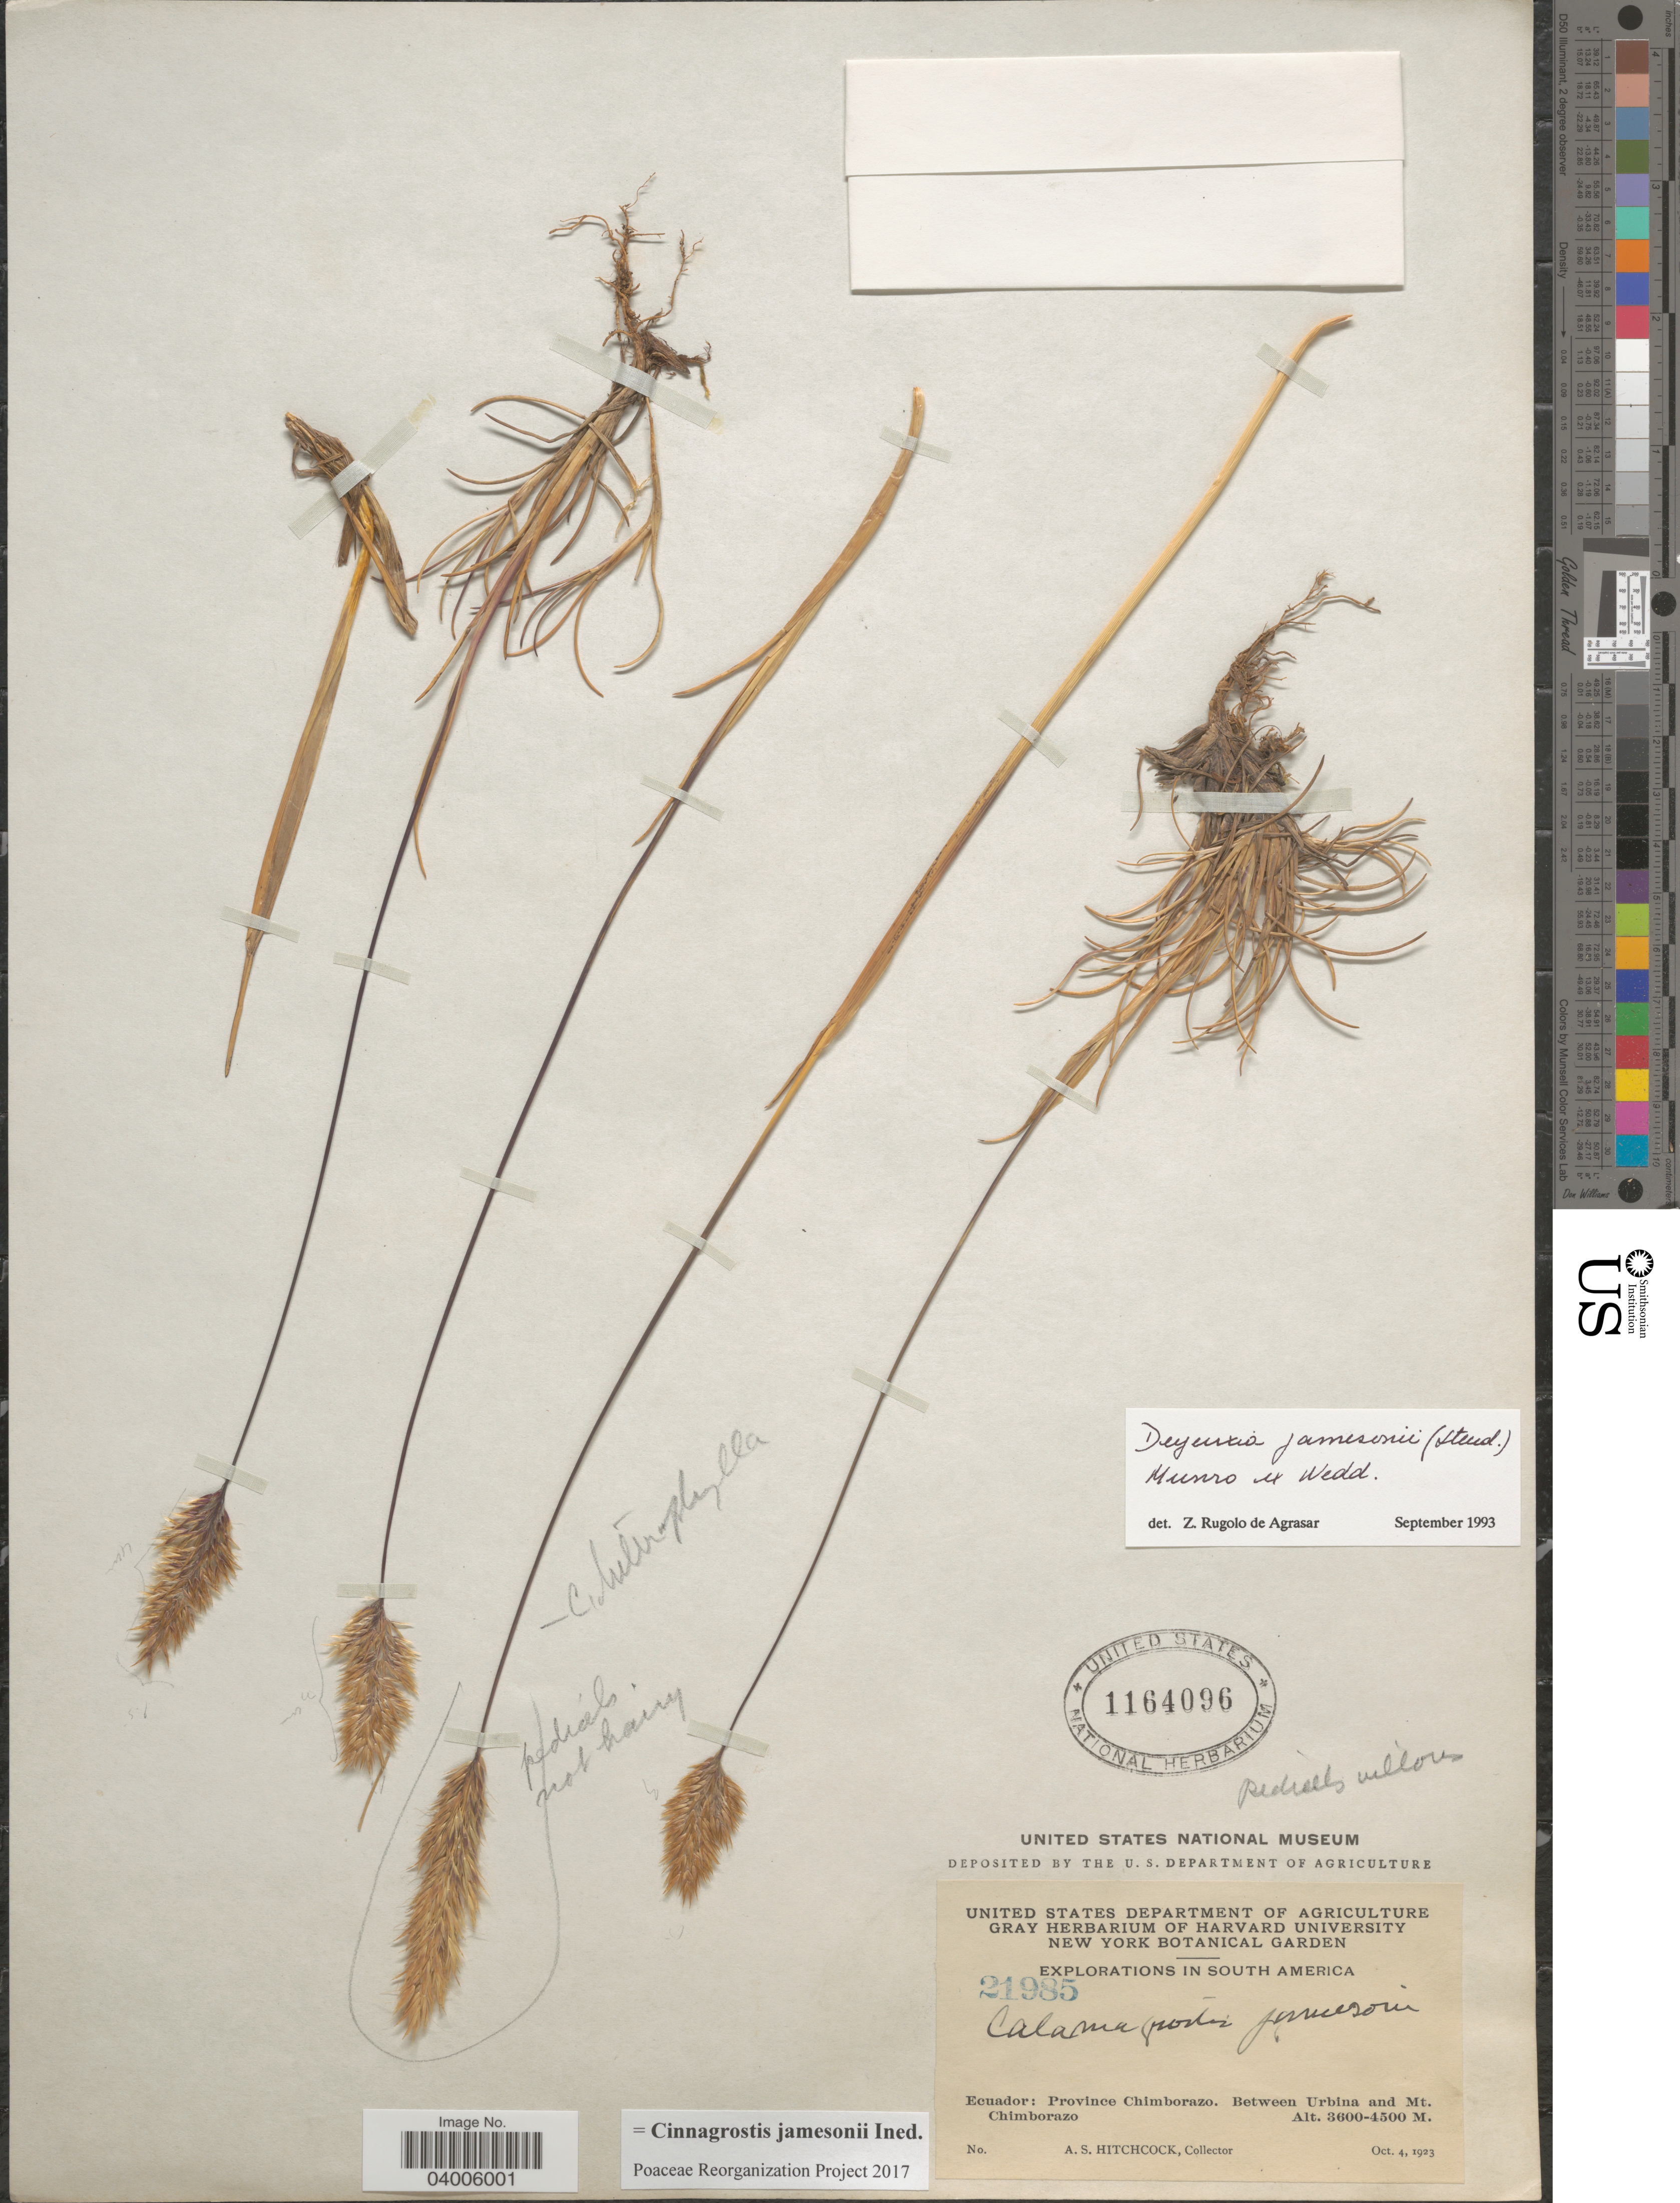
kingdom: Plantae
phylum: Tracheophyta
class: Liliopsida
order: Poales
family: Poaceae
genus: Cinnagrostis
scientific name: Cinnagrostis jamesonii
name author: (Steud.) P.M. Peterson et al.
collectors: A. S. Hitchcock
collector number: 21985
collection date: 1923-10-04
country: Ecuador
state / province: Chimborazo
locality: Between Urbina and Mt. Chimborazo.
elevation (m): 3600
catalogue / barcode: US 1164096